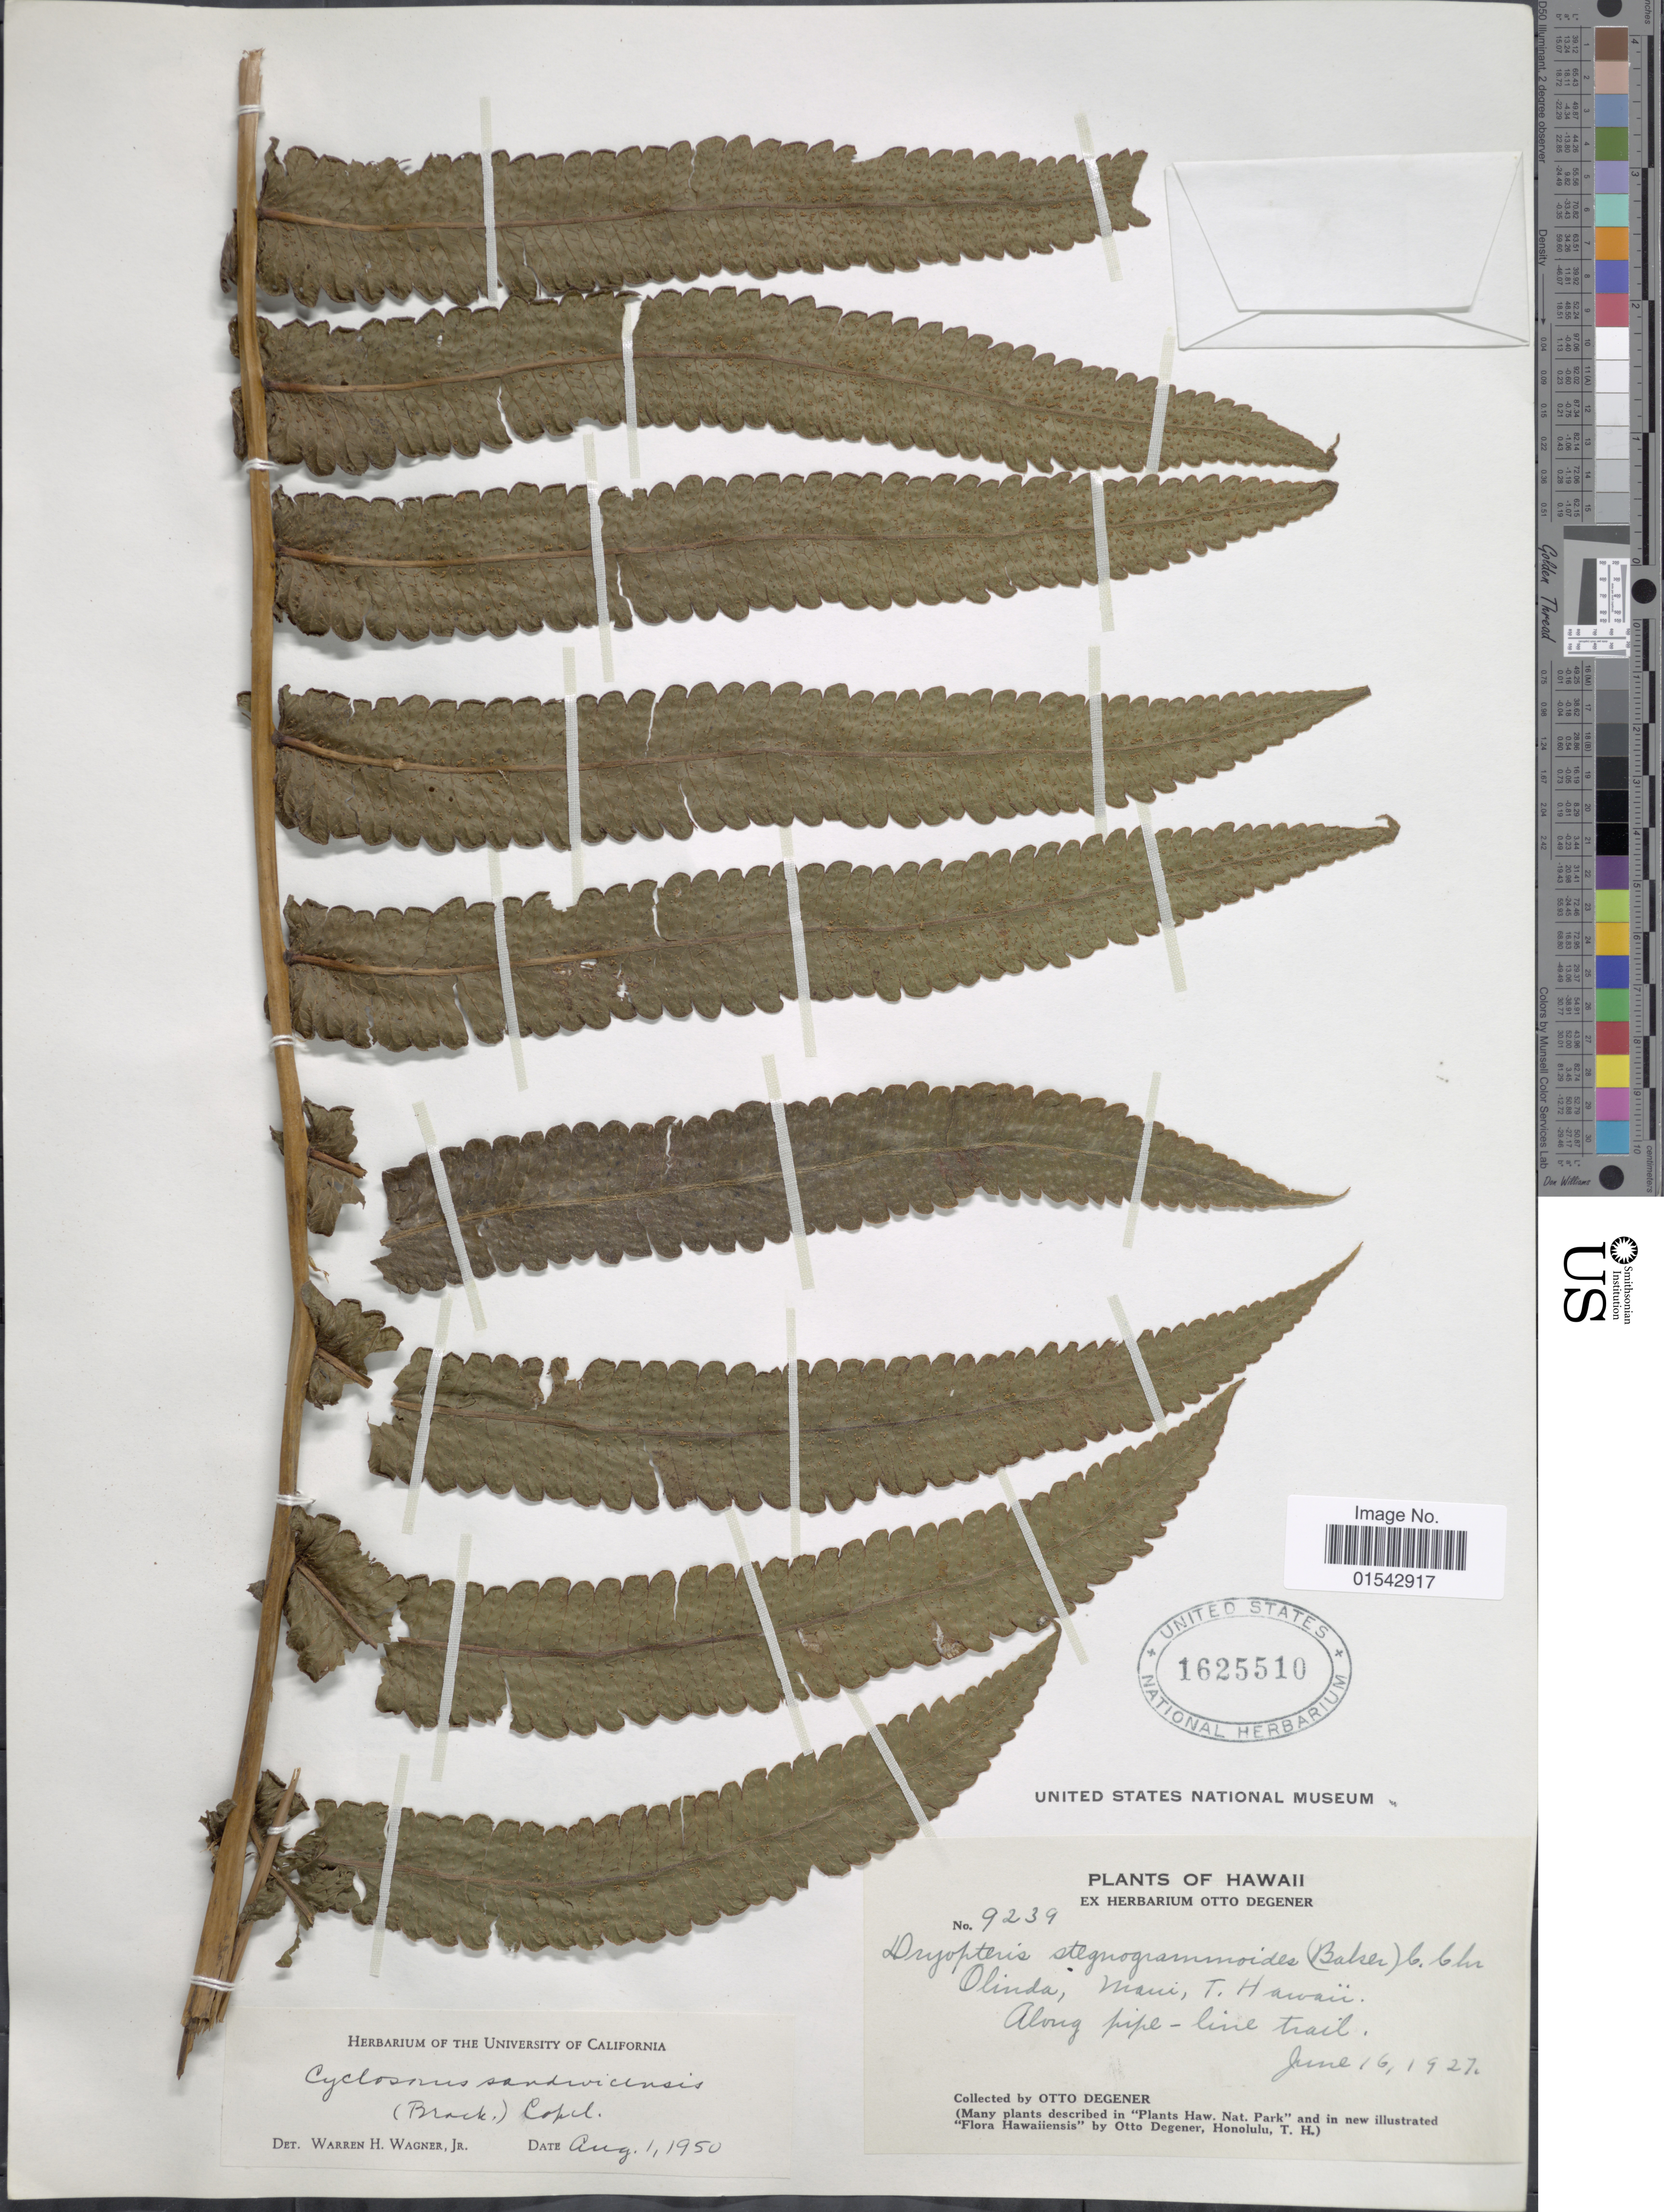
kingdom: Plantae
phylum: Tracheophyta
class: Polypodiopsida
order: Polypodiales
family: Thelypteridaceae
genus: Cyclosorus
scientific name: Cyclosorus sandwicensis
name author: Copel.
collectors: O. Degener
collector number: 9239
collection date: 1927-06-16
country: United States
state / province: Hawaii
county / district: Maui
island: Maui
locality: Hawaii, Olinda, Maui, T. Hawaii, along pipe-line-trail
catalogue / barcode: US 1625510